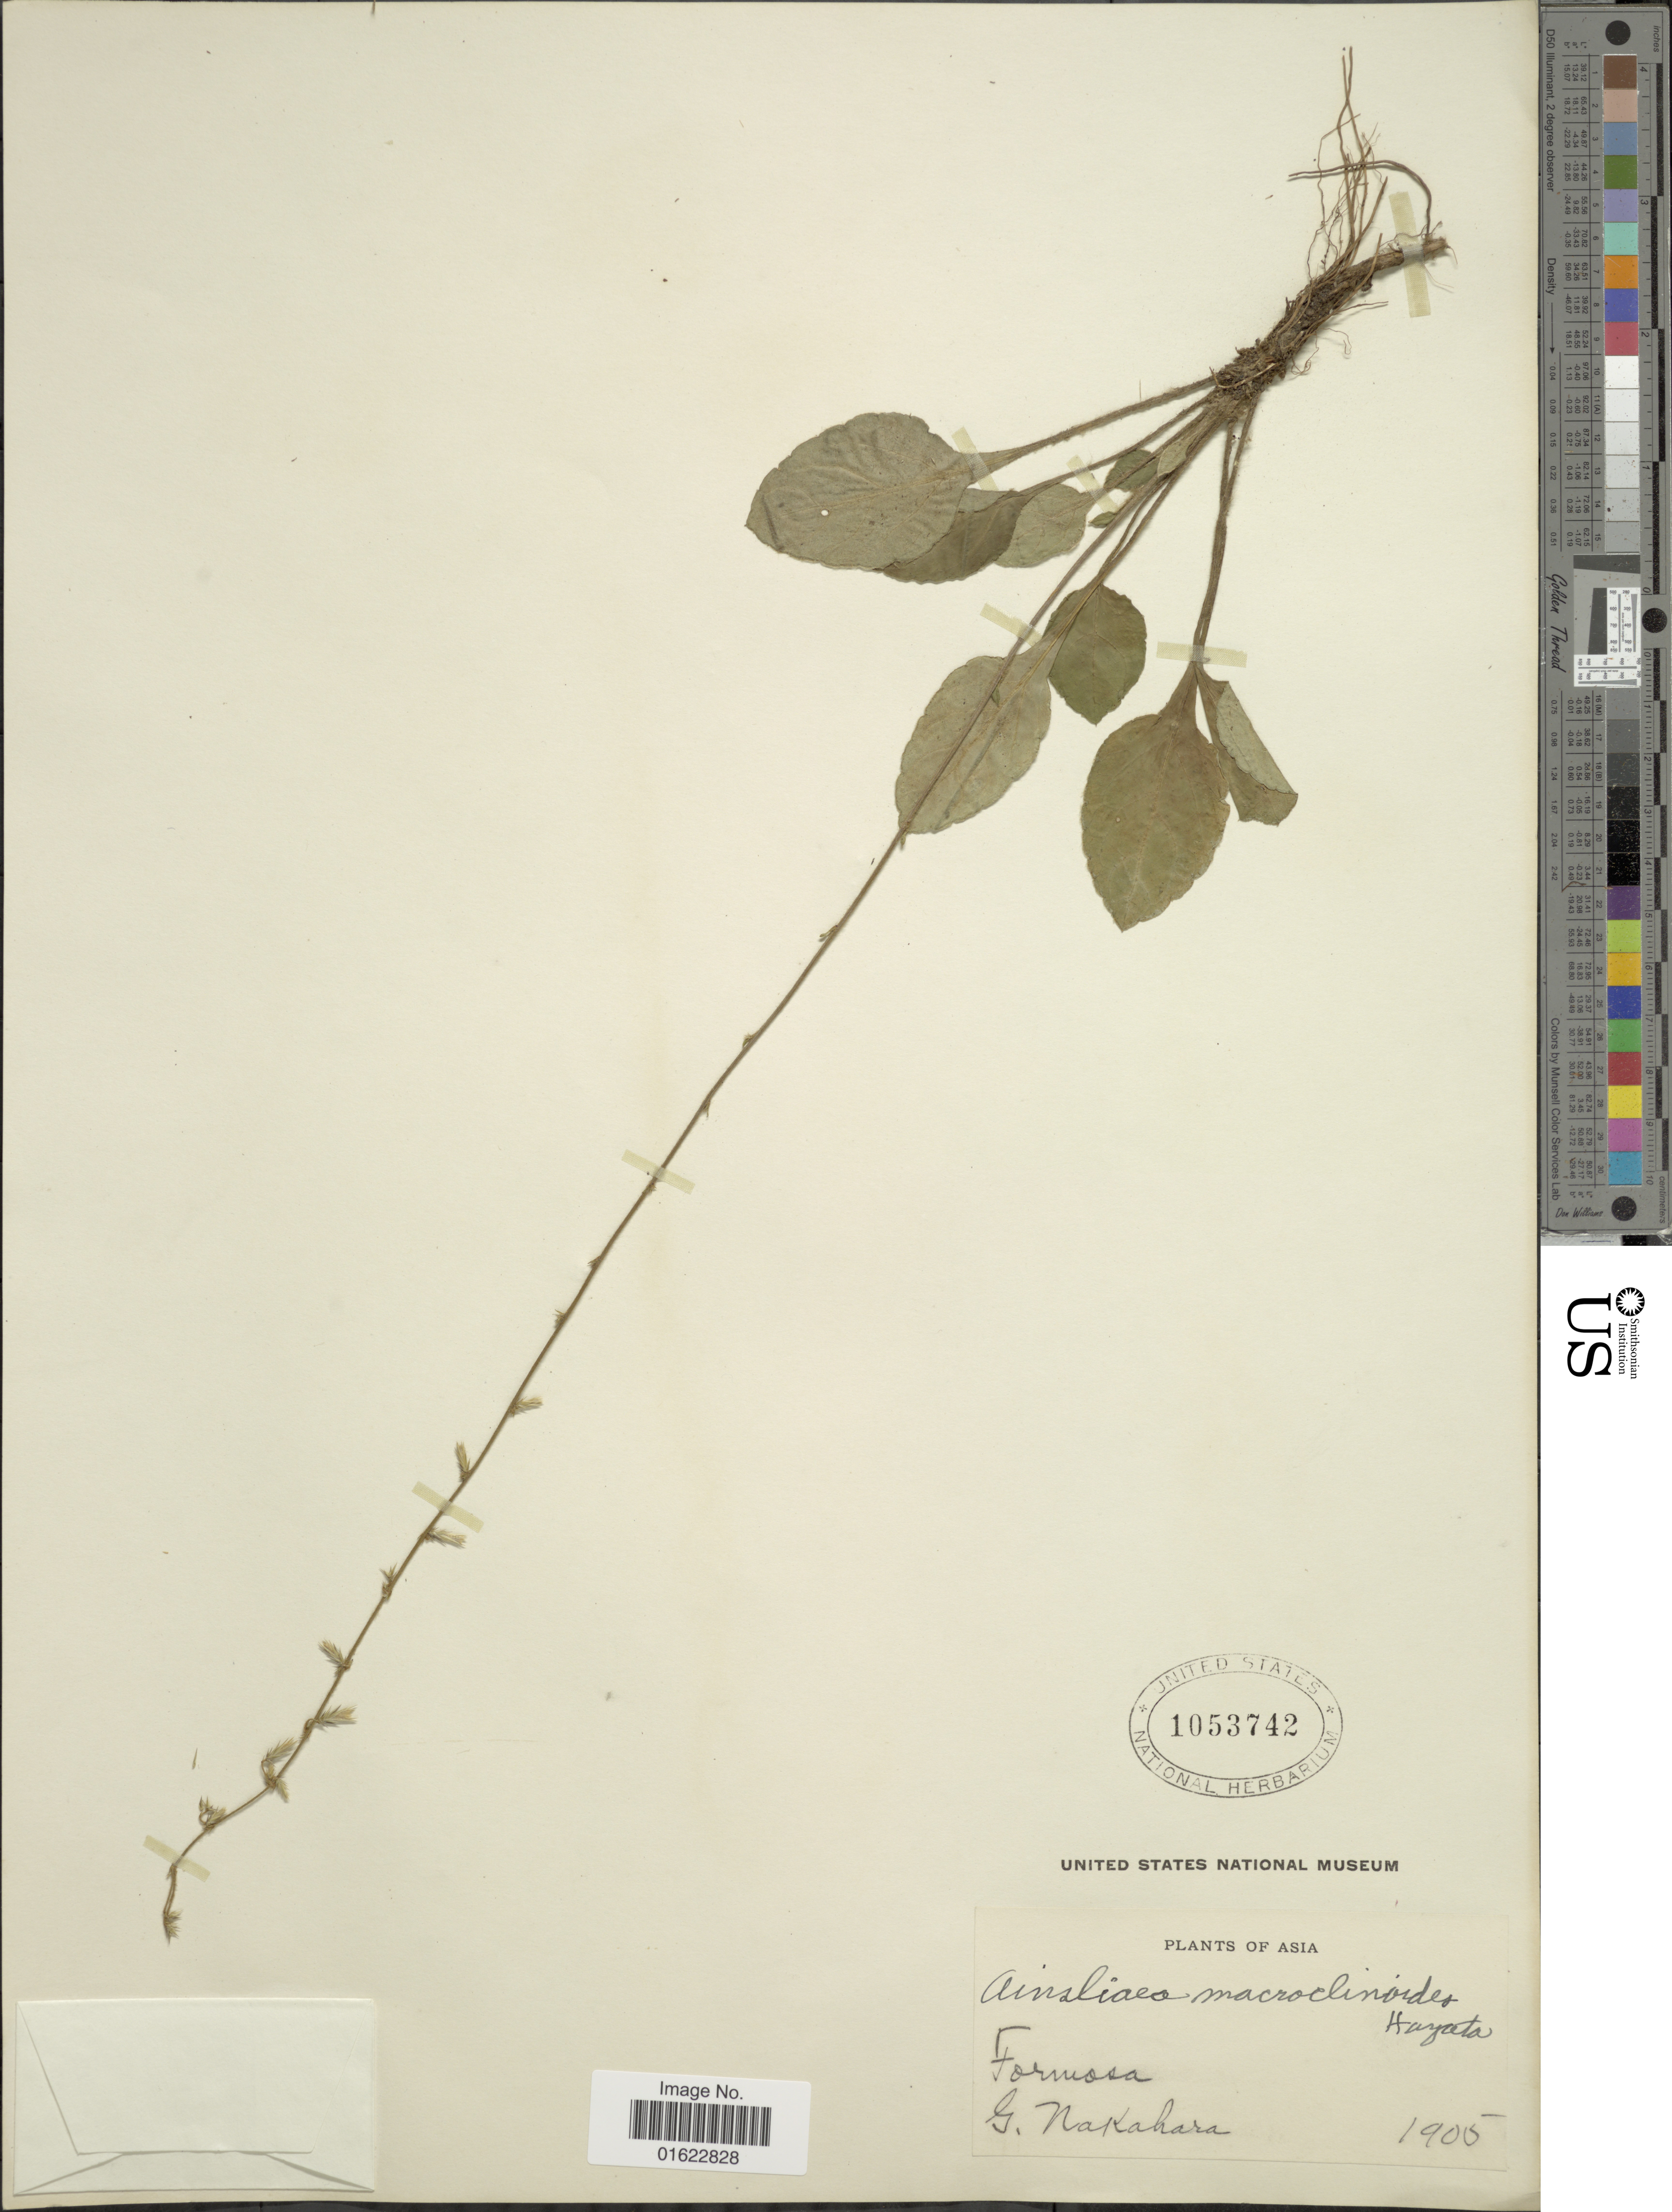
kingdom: Plantae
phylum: Tracheophyta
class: Magnoliopsida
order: Asterales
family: Asteraceae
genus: Ainsliaea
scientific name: Ainsliaea macroclinidioides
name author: Hayata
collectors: G. Nakahara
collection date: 1905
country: Taiwan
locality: Formosa. Asia.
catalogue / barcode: US 1053742